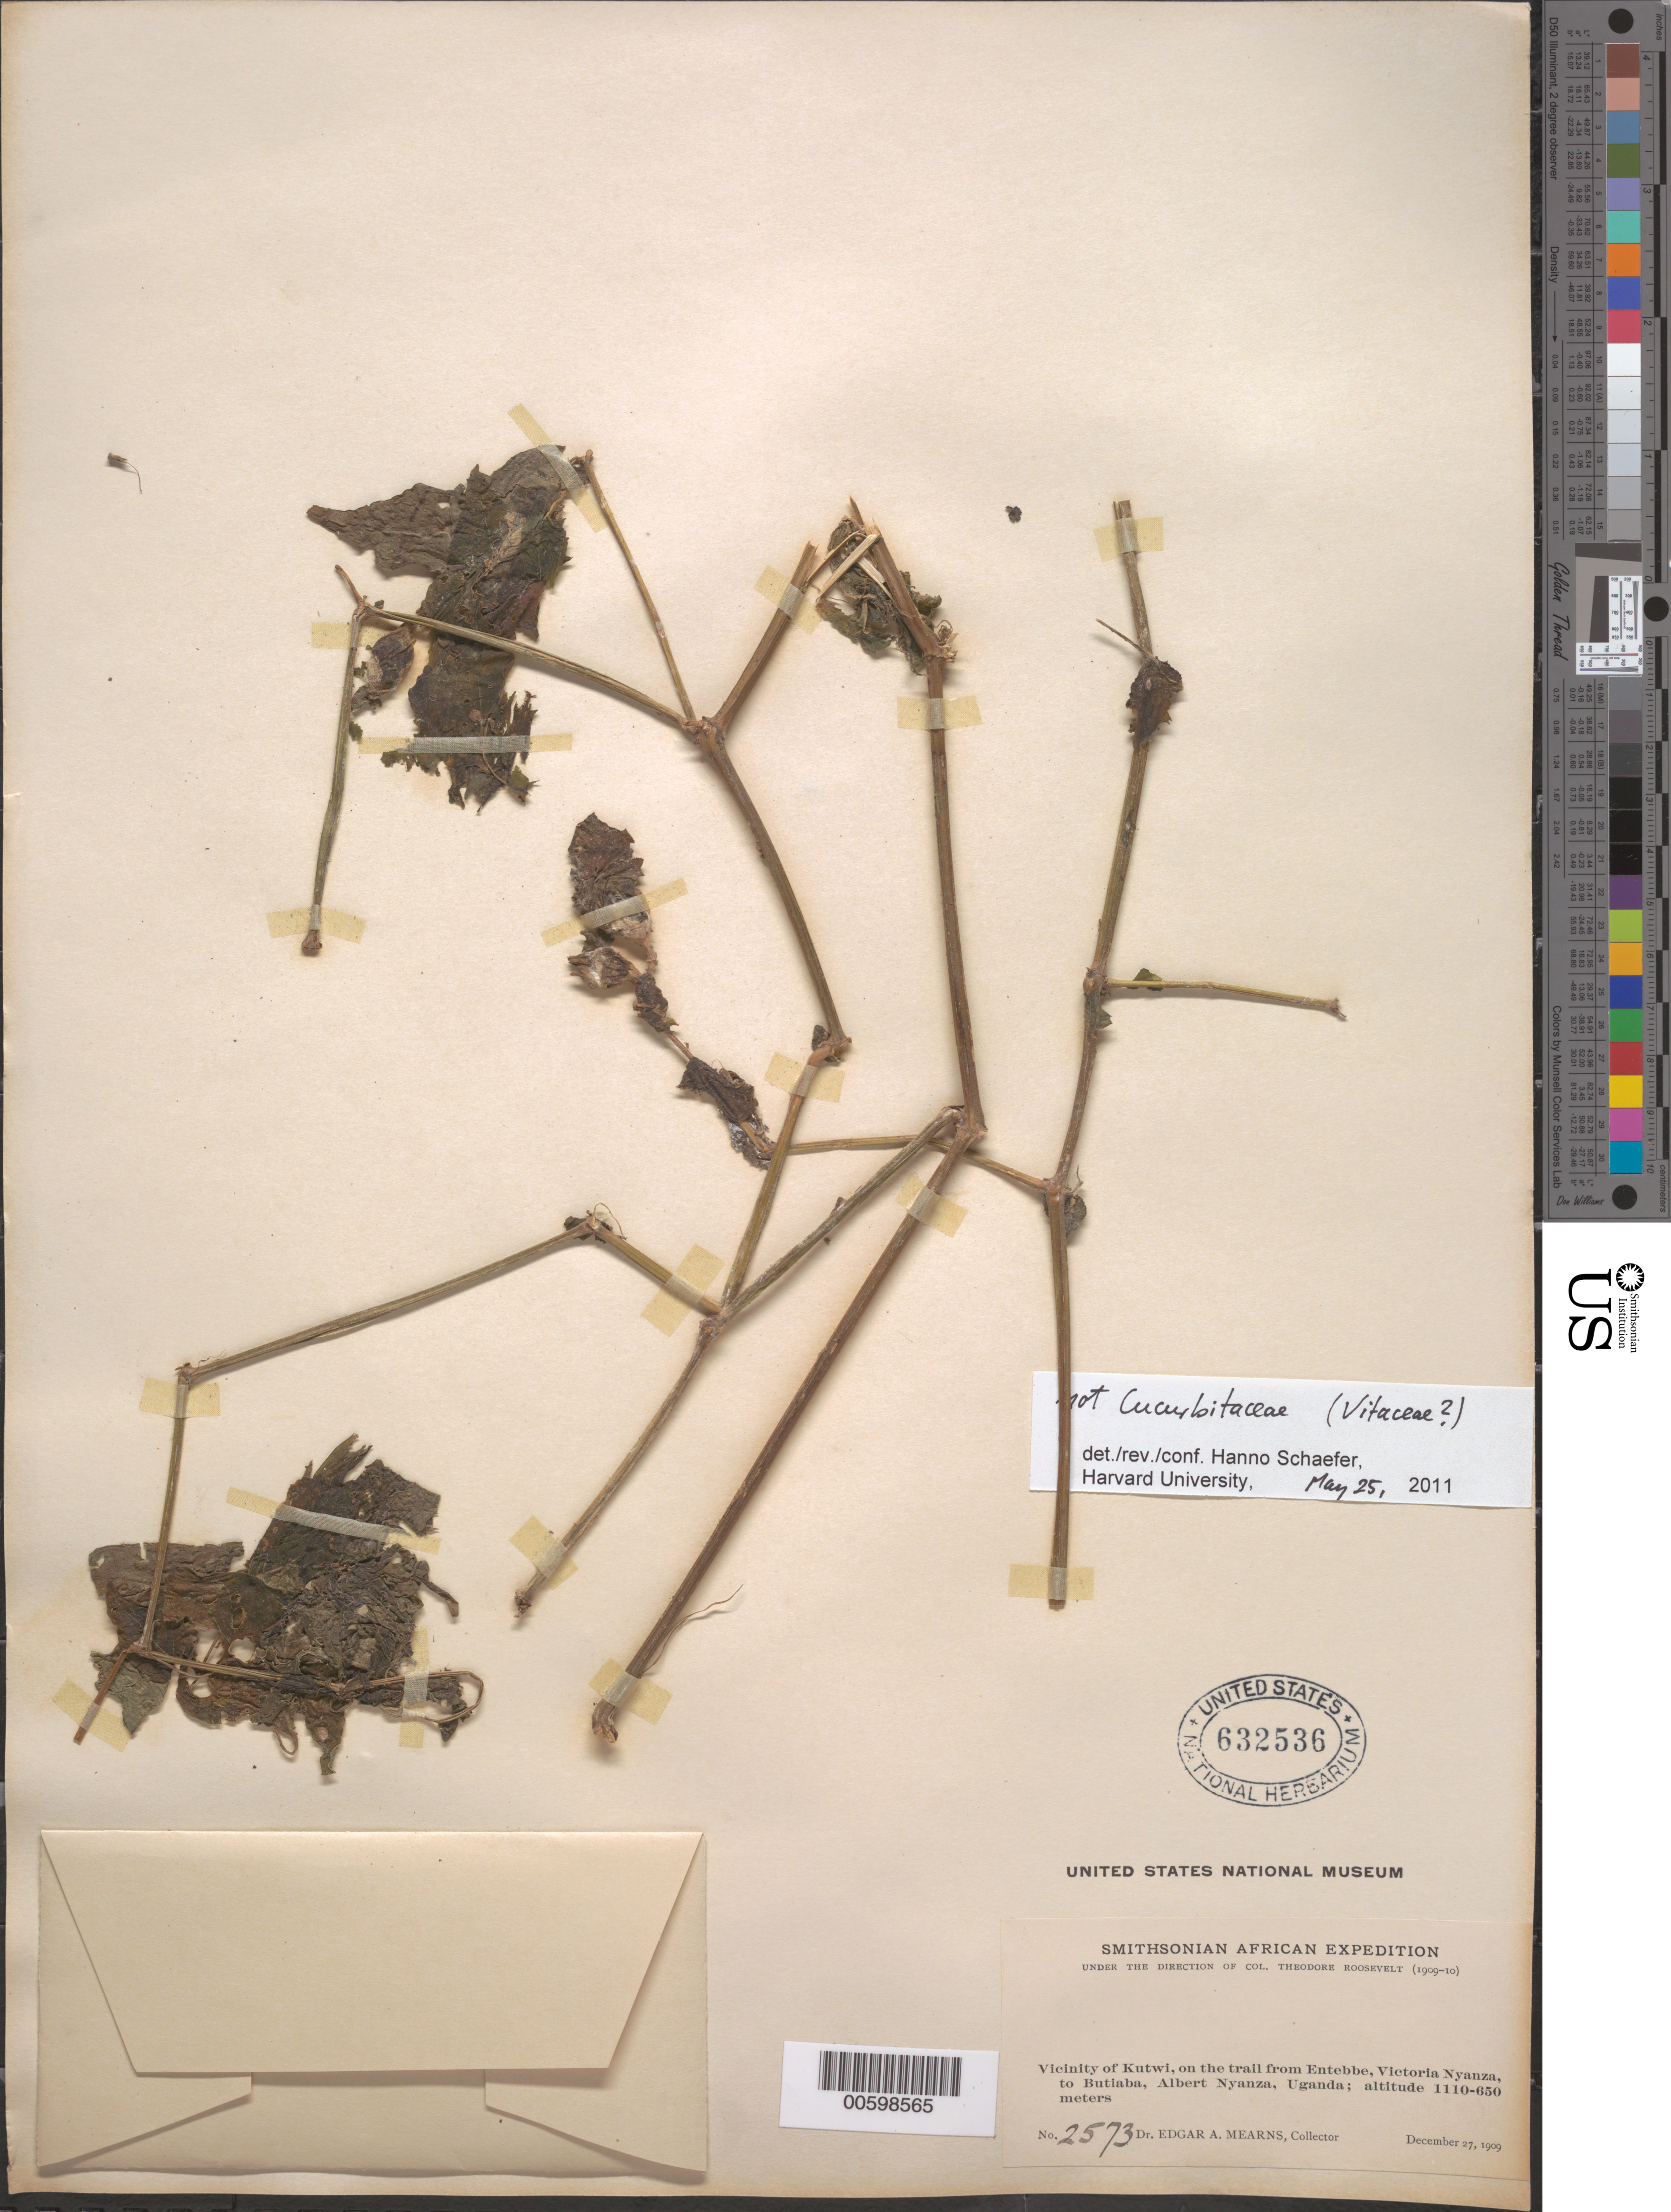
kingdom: Plantae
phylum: Tracheophyta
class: Magnoliopsida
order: Cucurbitales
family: Cucurbitaceae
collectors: E. A. Mearns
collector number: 2573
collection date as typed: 27 Dec 1909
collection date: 1909-12-27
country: Uganda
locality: Vicinity of Kutwi, on the trail from Entebbe, Victoria Nyanza to Butiaba, Albert Nyanza, Uganda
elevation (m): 1110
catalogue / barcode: US 632536